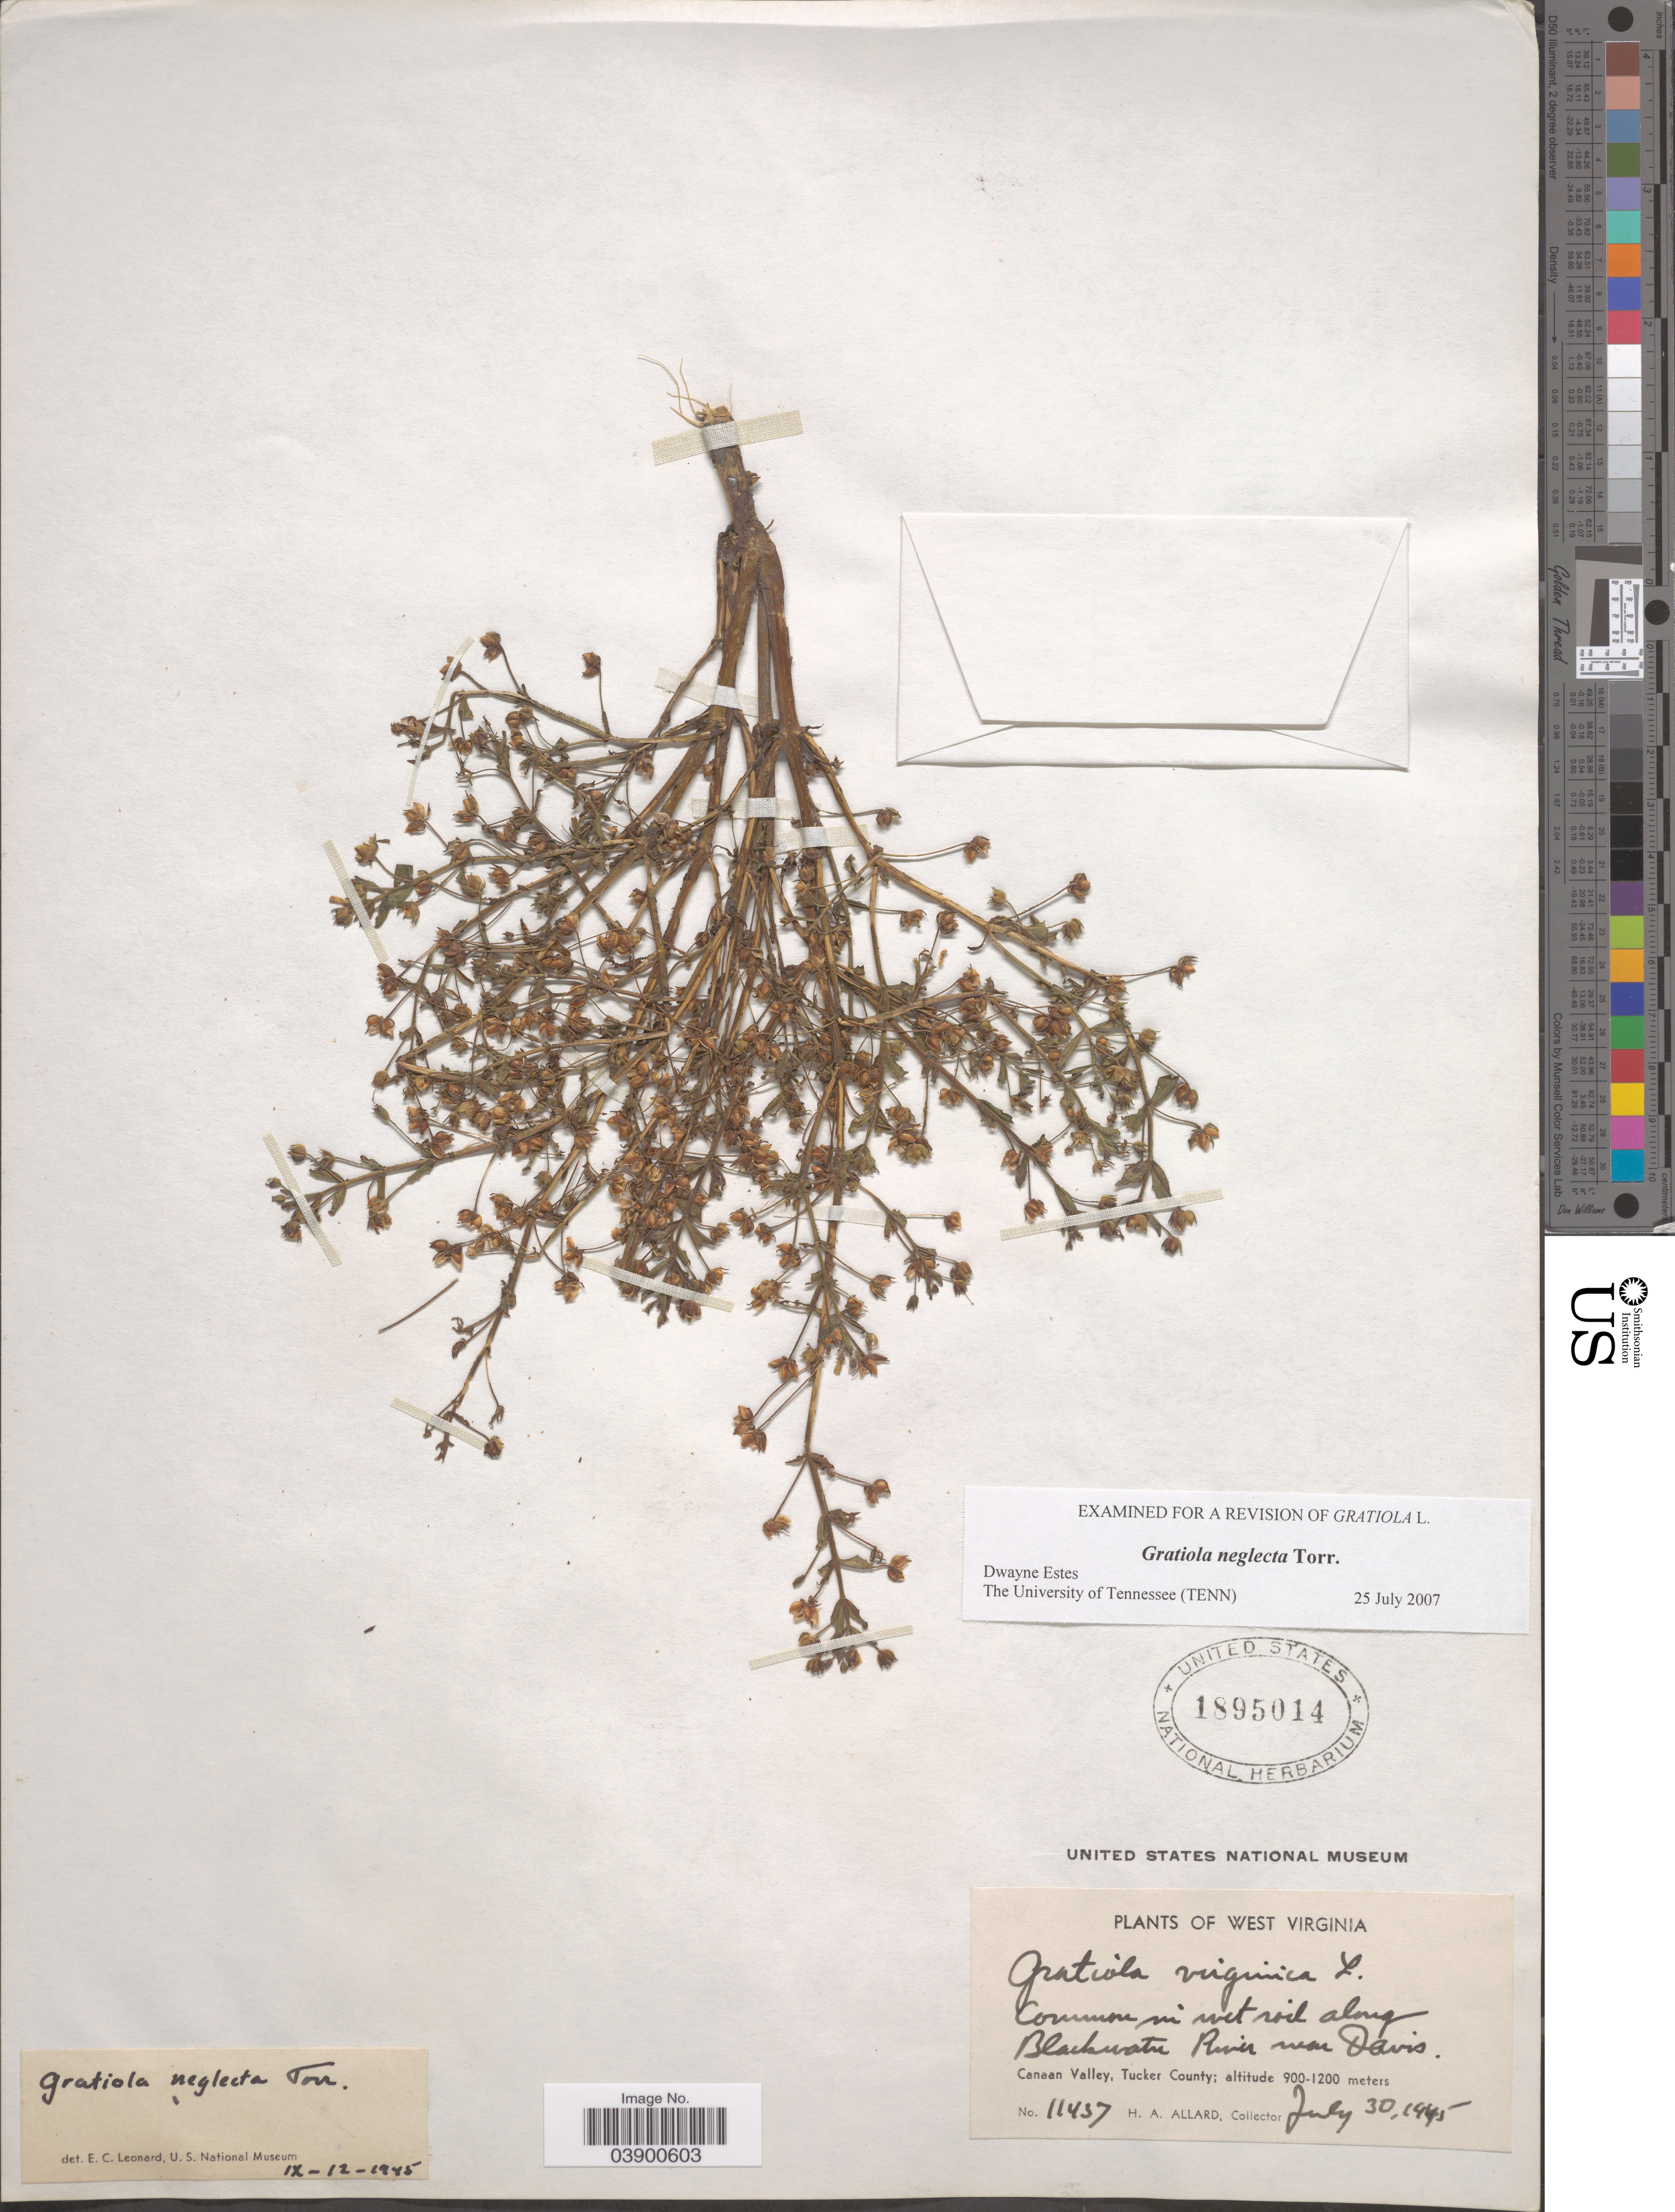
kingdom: Plantae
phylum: Tracheophyta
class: Magnoliopsida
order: Lamiales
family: Plantaginaceae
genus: Gratiola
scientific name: Gratiola neglecta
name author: Torr.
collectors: H. A. Allard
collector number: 11437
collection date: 1945-07-30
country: United States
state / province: West Virginia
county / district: Tucker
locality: Along Blackwater River near Davis. Canaan Valley, Tucker County.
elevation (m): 900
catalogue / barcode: US 1895014